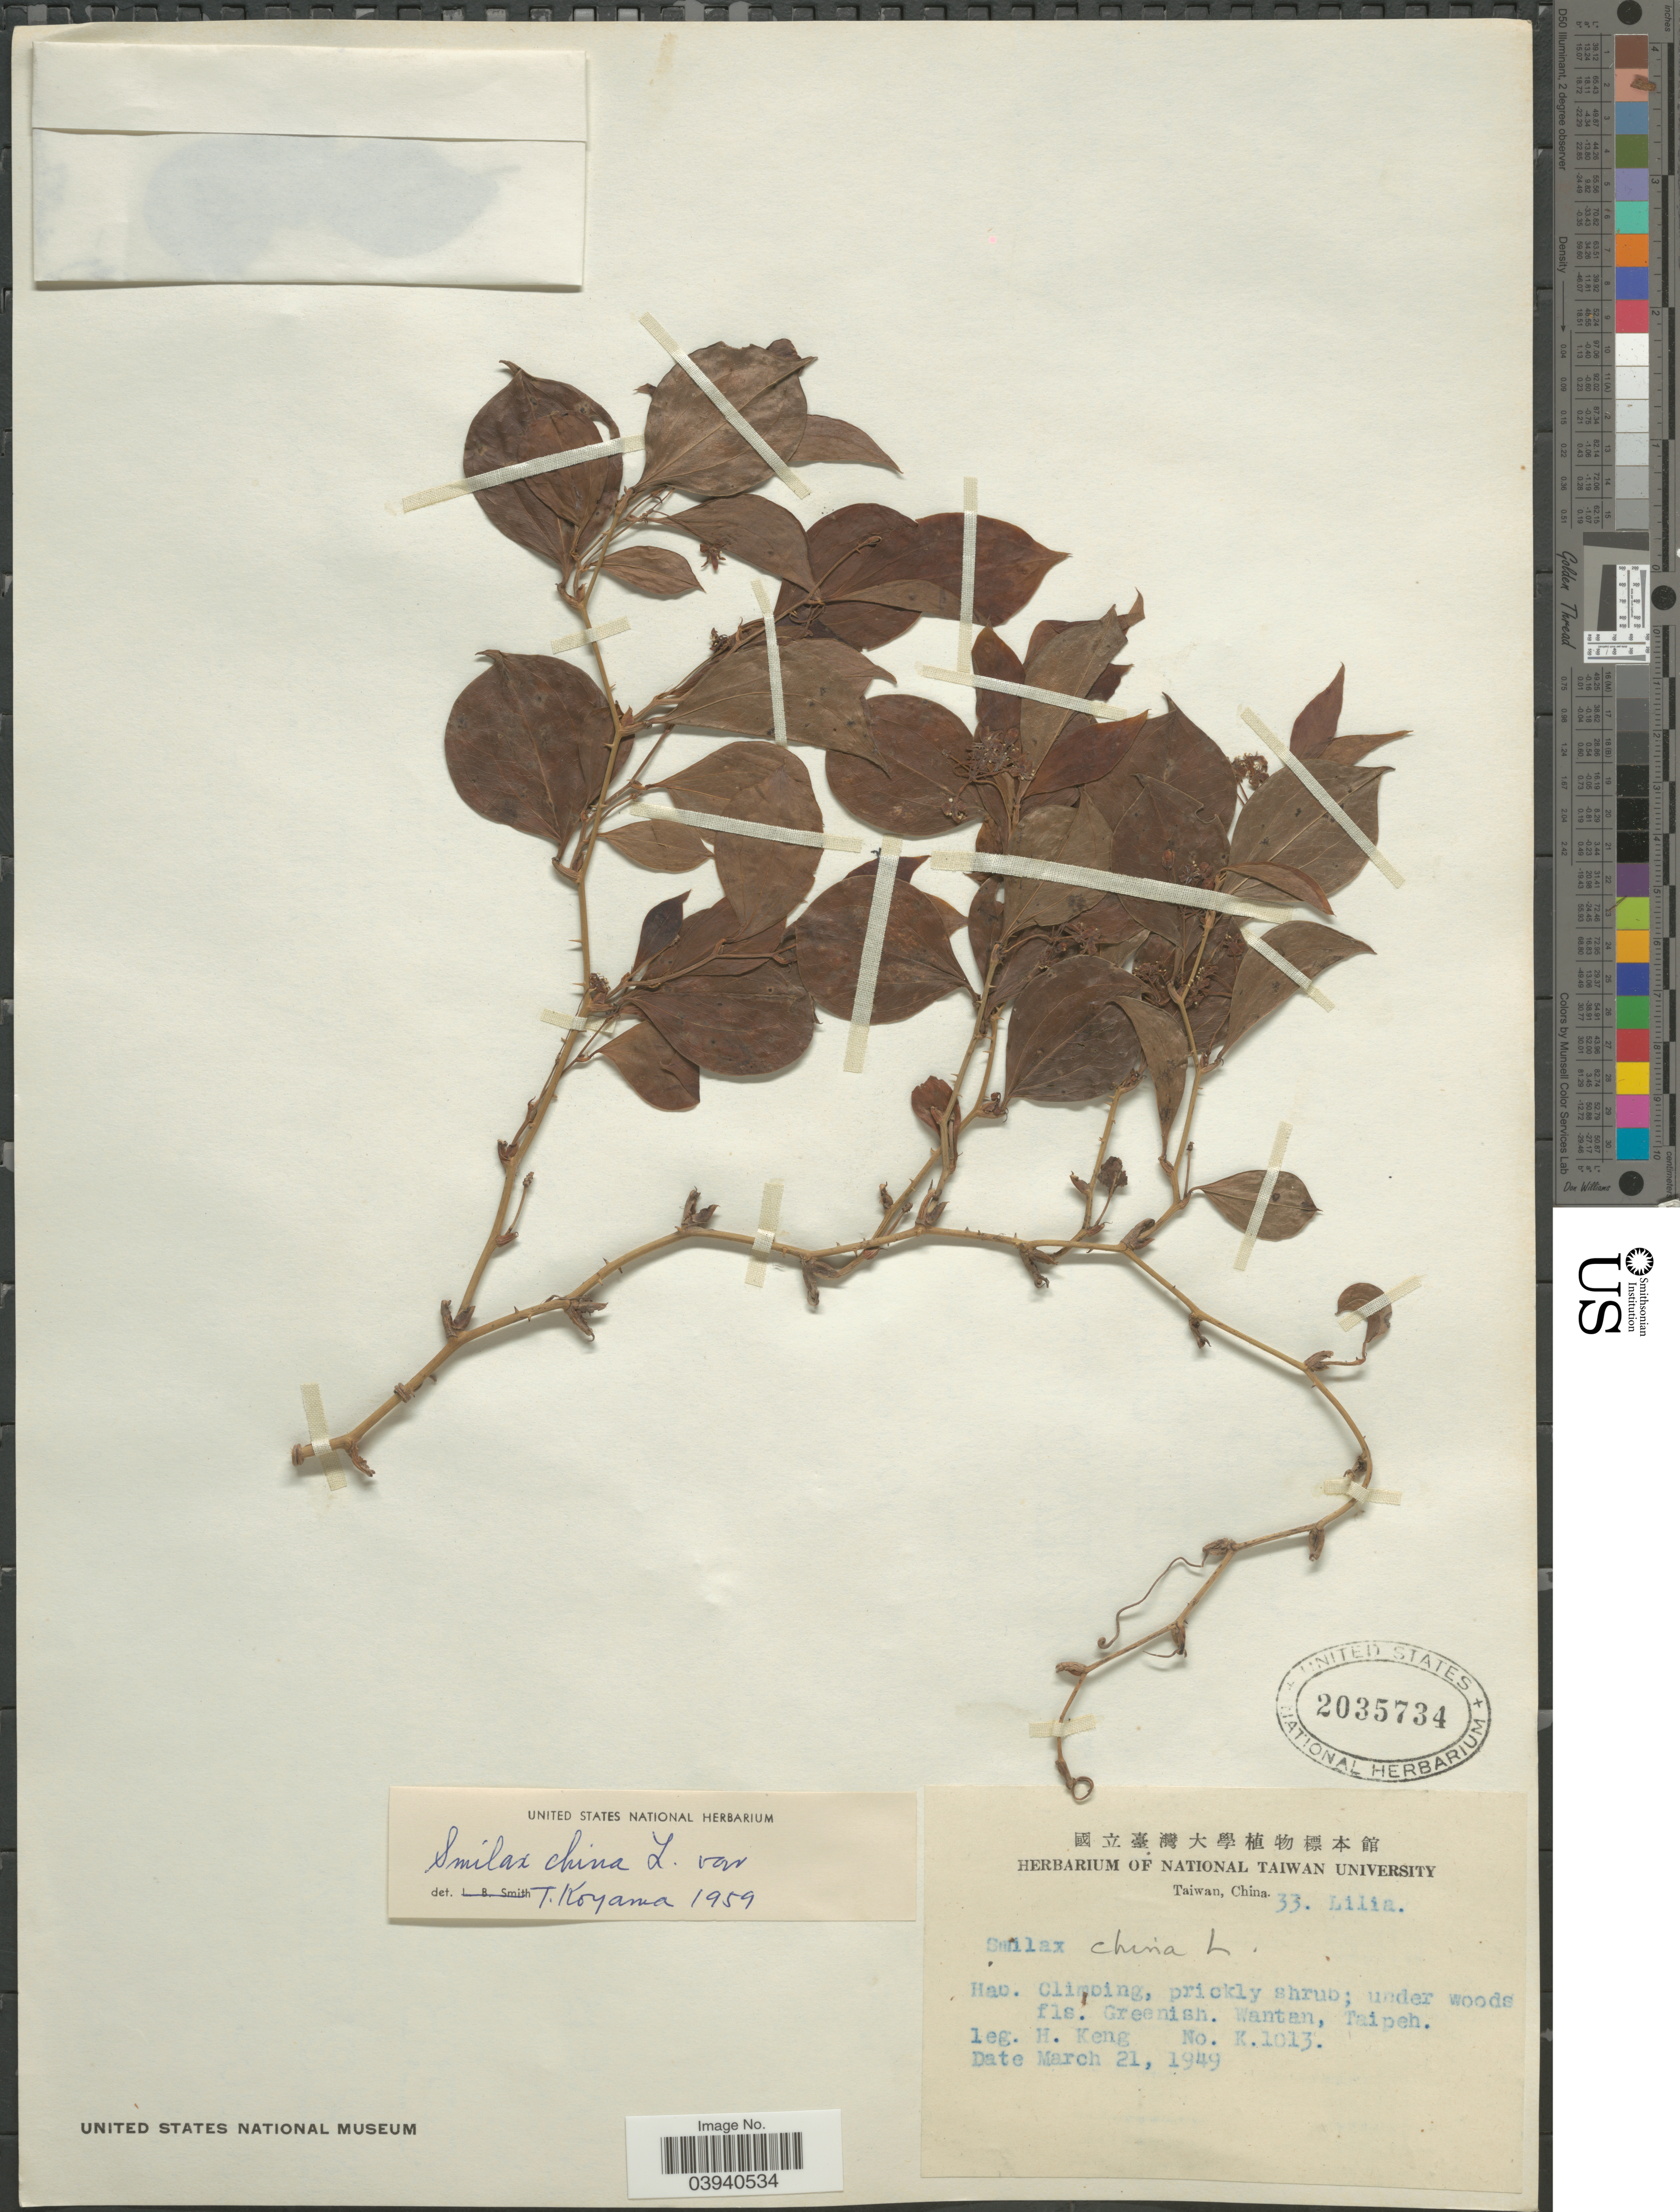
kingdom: Plantae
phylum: Tracheophyta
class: Liliopsida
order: Liliales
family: Smilacaceae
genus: Smilax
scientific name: Smilax china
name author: L.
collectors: H. Keng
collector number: K 1013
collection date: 1949-03-21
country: Taiwan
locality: Wantan, Taipeh.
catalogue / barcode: US 2035734